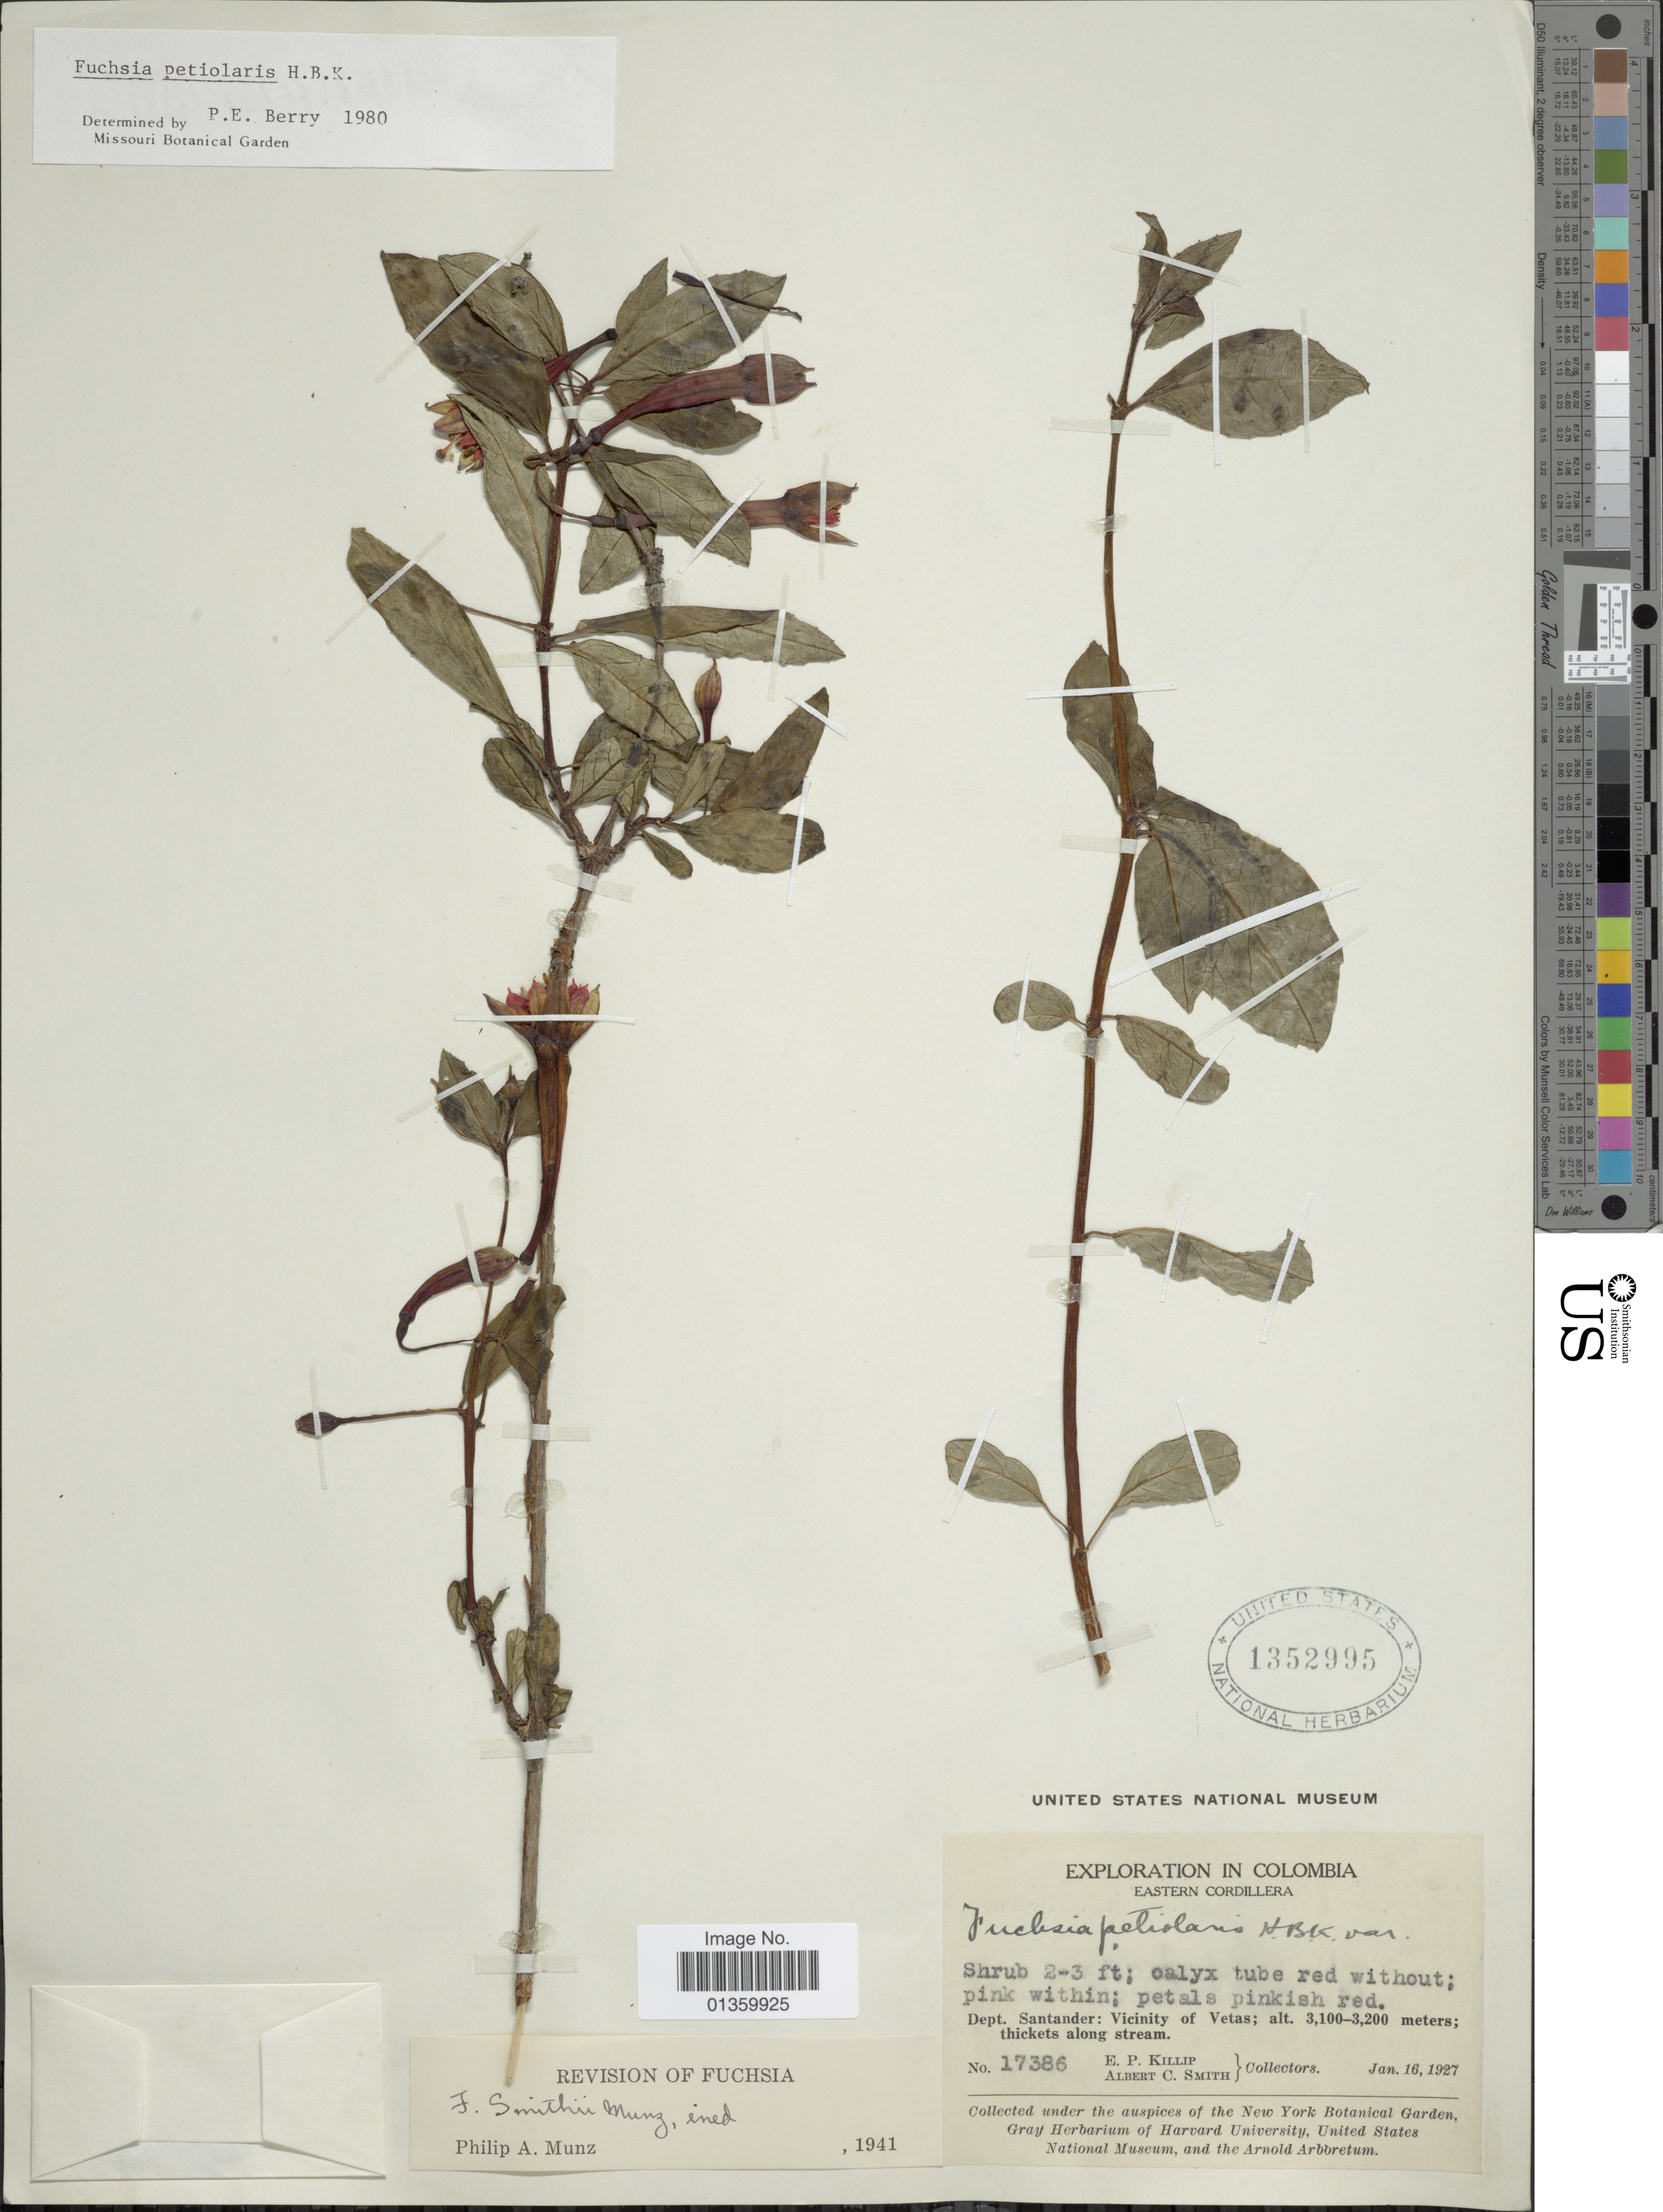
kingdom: Plantae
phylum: Tracheophyta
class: Magnoliopsida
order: Myrtales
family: Onagraceae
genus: Fuchsia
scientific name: Fuchsia petiolaris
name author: Kunth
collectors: E. P. Killip & A. C. Smith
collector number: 17386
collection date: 1927-01-16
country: Colombia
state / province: Santander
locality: Vicinity of Vetas. Eastern Cordillera.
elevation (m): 3100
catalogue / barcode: US 1352995